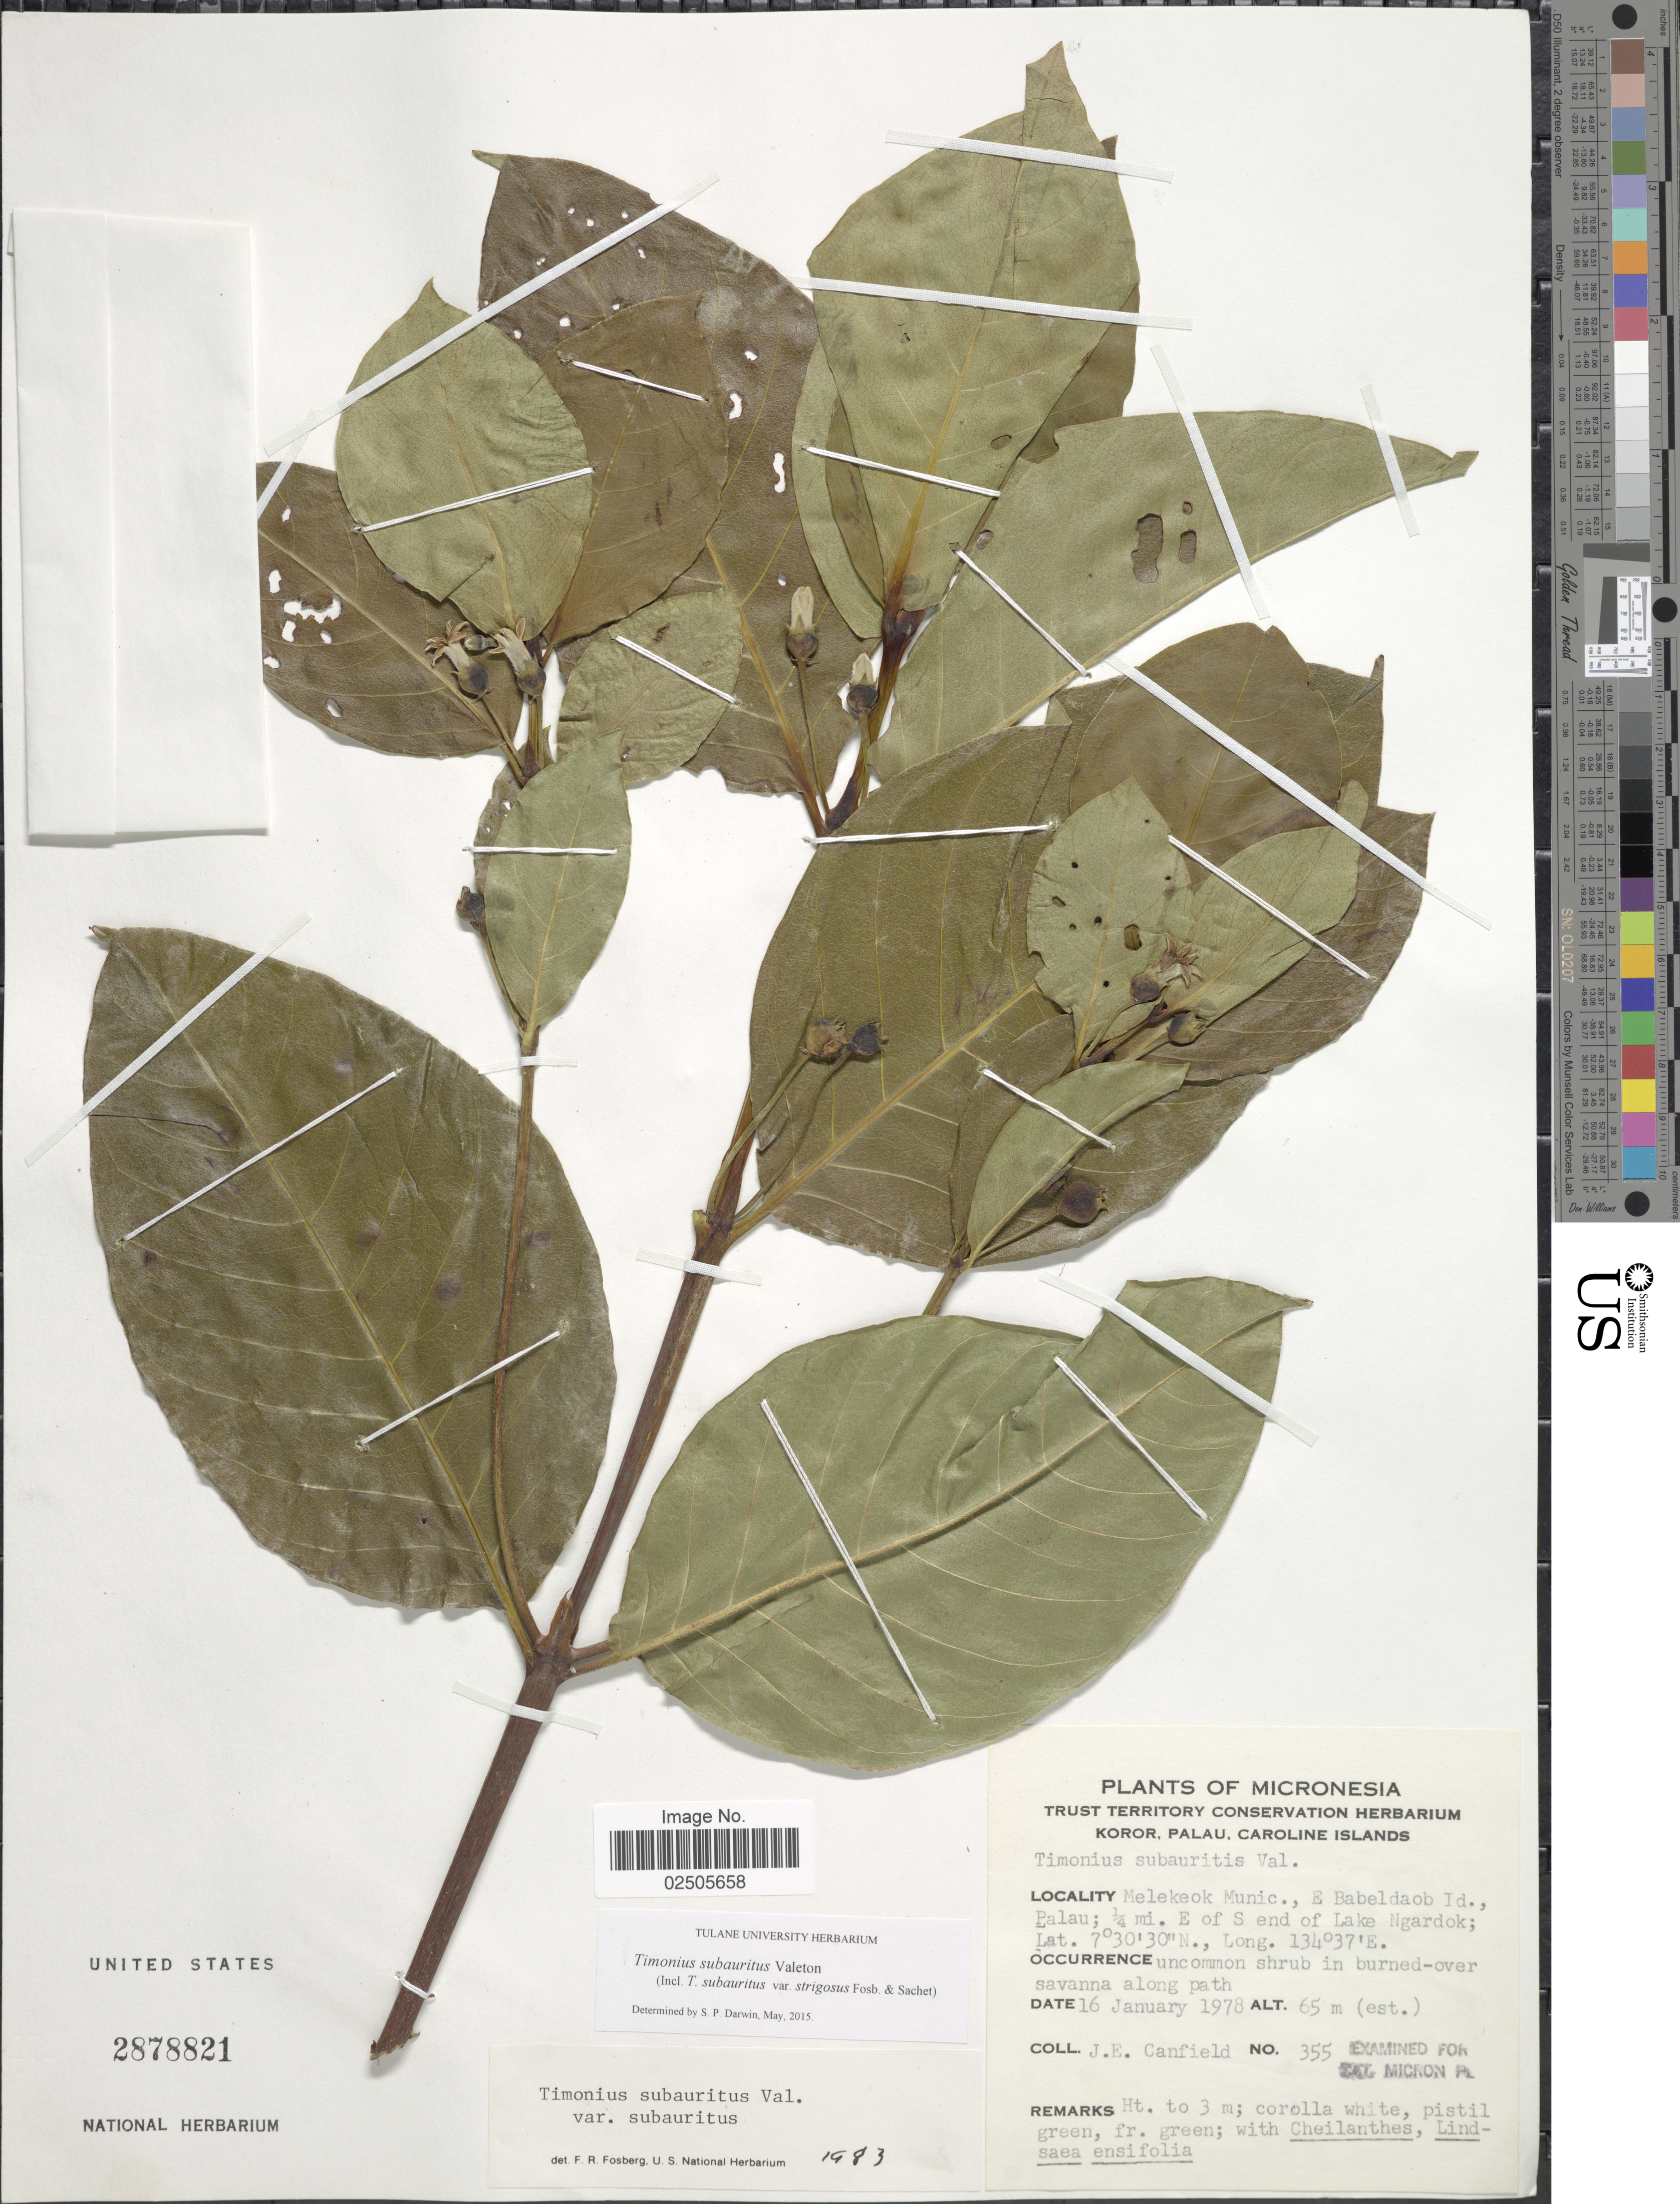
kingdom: Plantae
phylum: Tracheophyta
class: Magnoliopsida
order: Gentianales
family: Rubiaceae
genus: Timonius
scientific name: Timonius subauritus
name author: Valeton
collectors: J. E. Canfield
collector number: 355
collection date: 1978-01-16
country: Palau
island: Babeldaob [Babelthuap]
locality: Micronesia, Melekeok Munic., E Babeldaob Id., Palau; ¼ mi. E of S end of Lake Ngardok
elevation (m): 65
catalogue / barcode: US 2878821